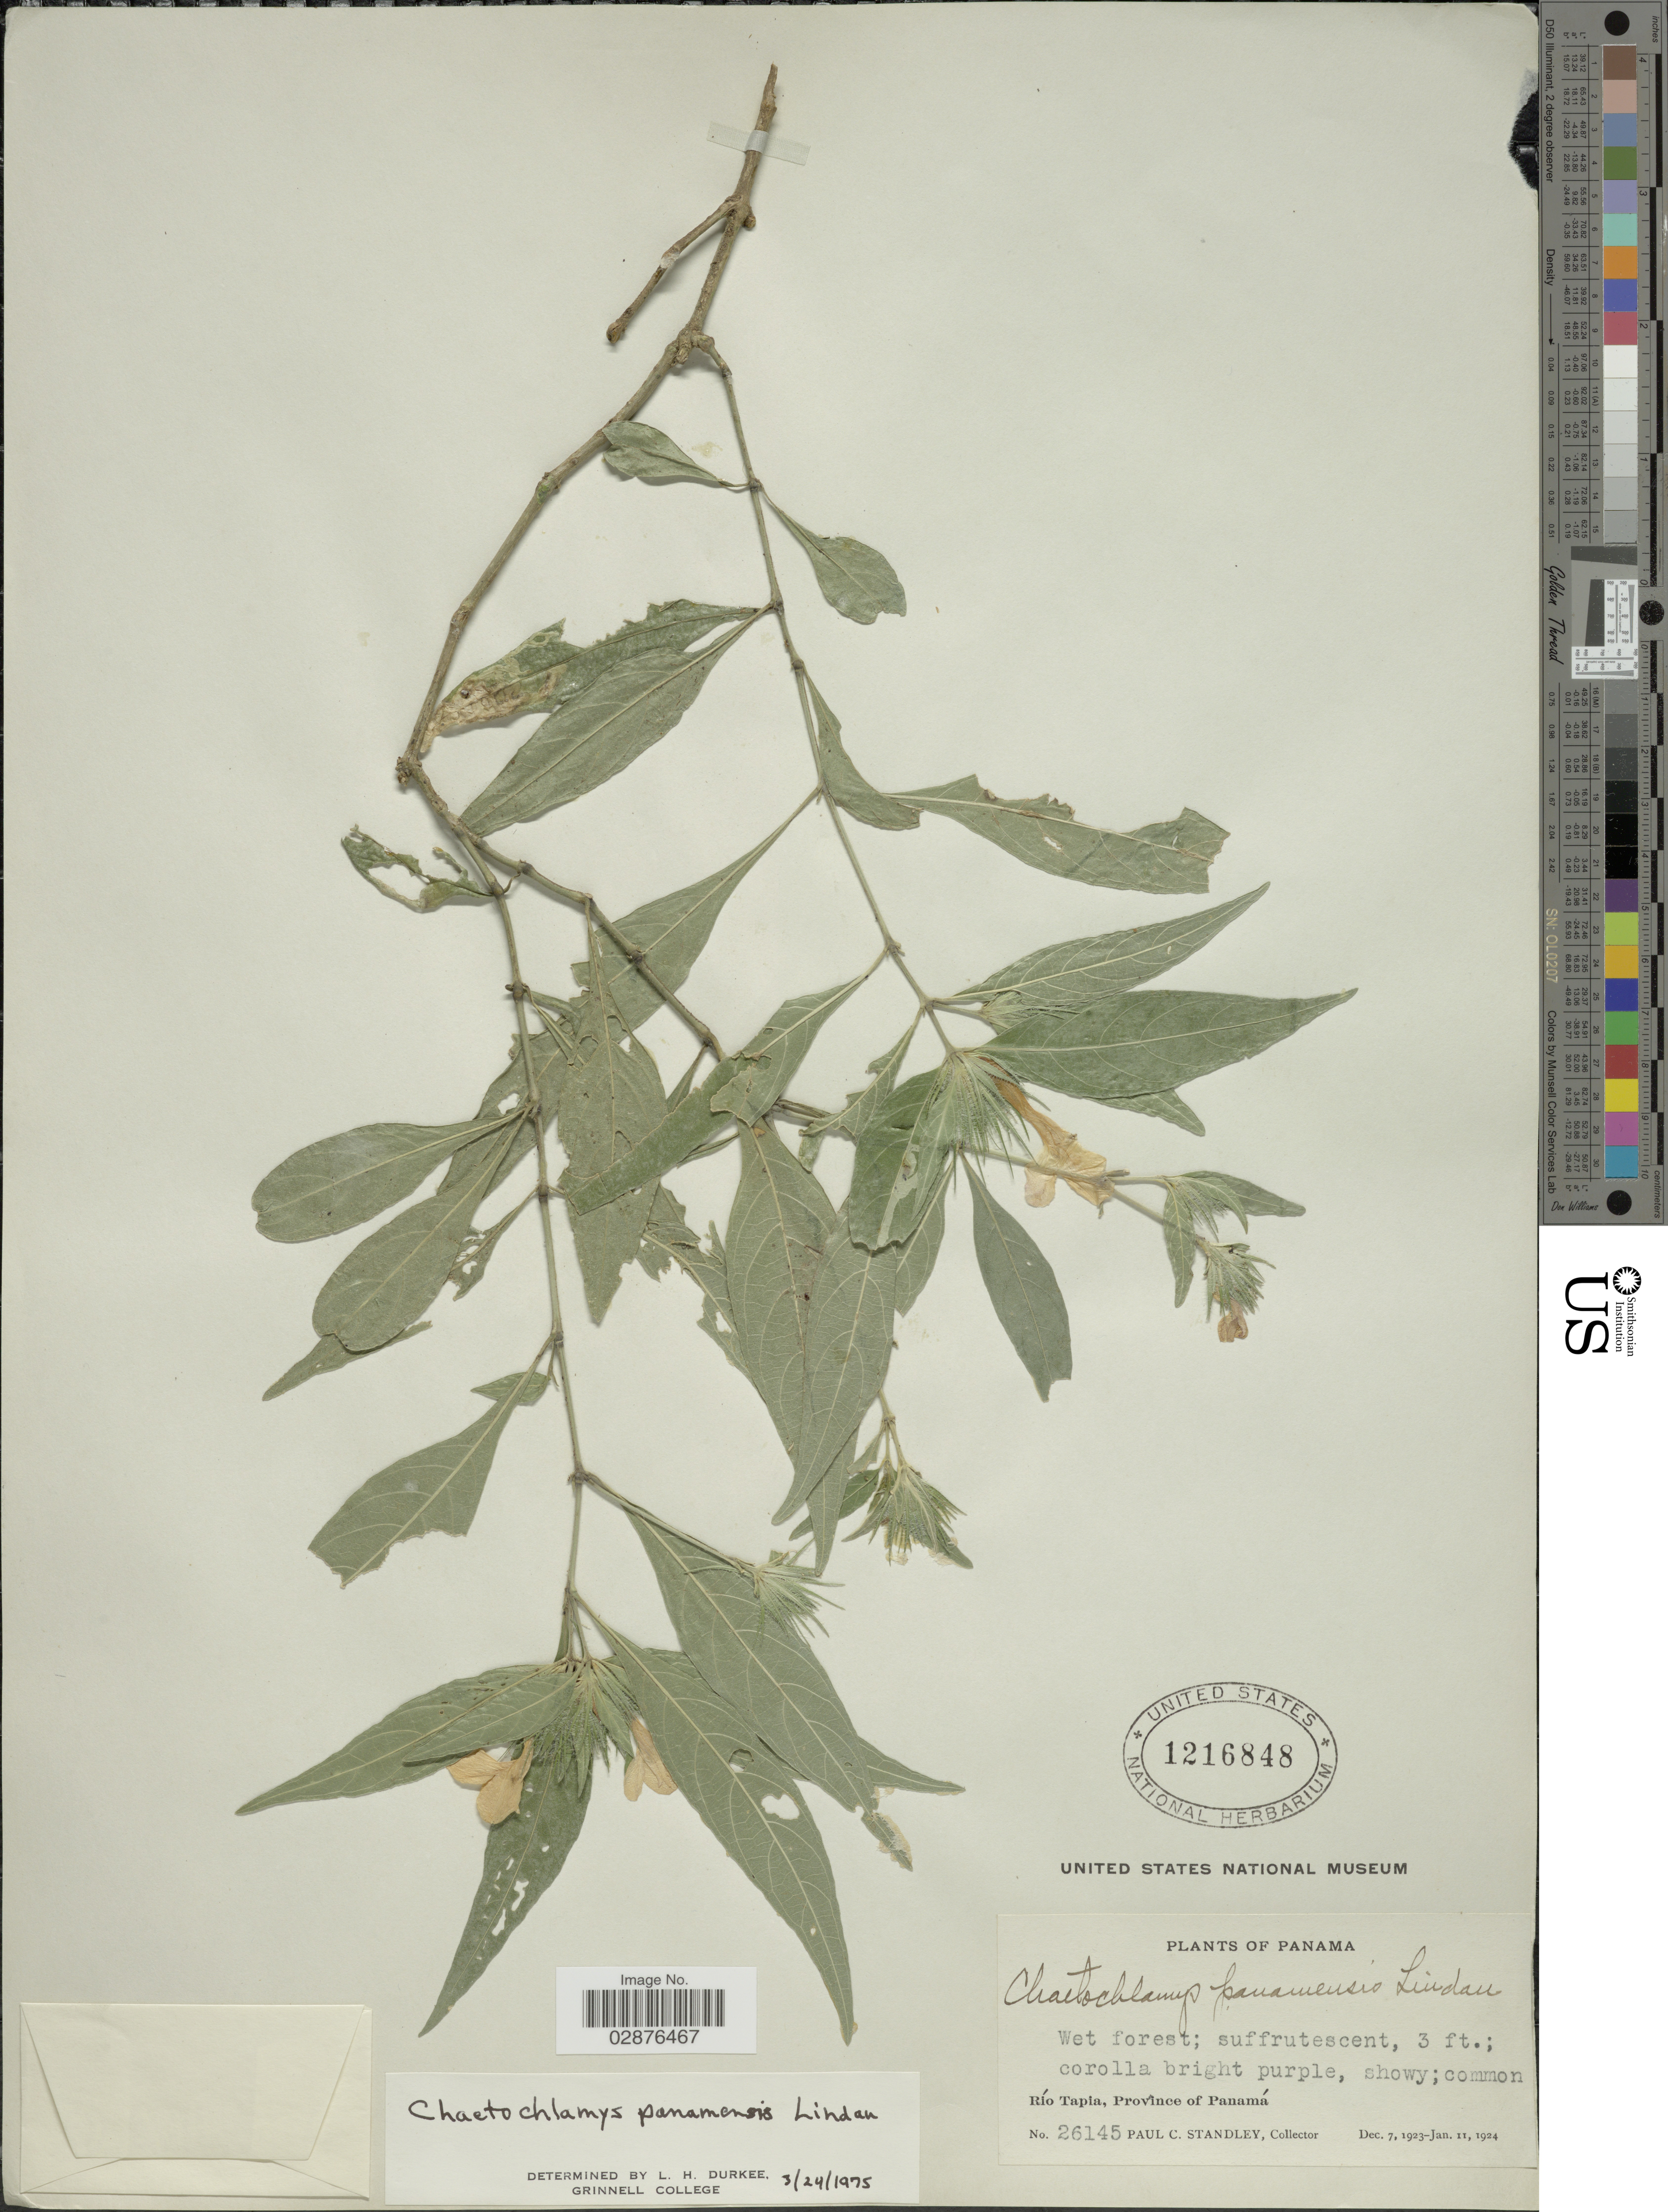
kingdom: Plantae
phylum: Tracheophyta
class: Magnoliopsida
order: Lamiales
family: Acanthaceae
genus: Justicia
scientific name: Justicia isthmensis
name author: T.F. Daniel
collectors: P. C. Standley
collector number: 26145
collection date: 1923-12-07/1924-01-11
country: Panama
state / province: Panamá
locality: Río Tapia.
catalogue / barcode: US 1216848